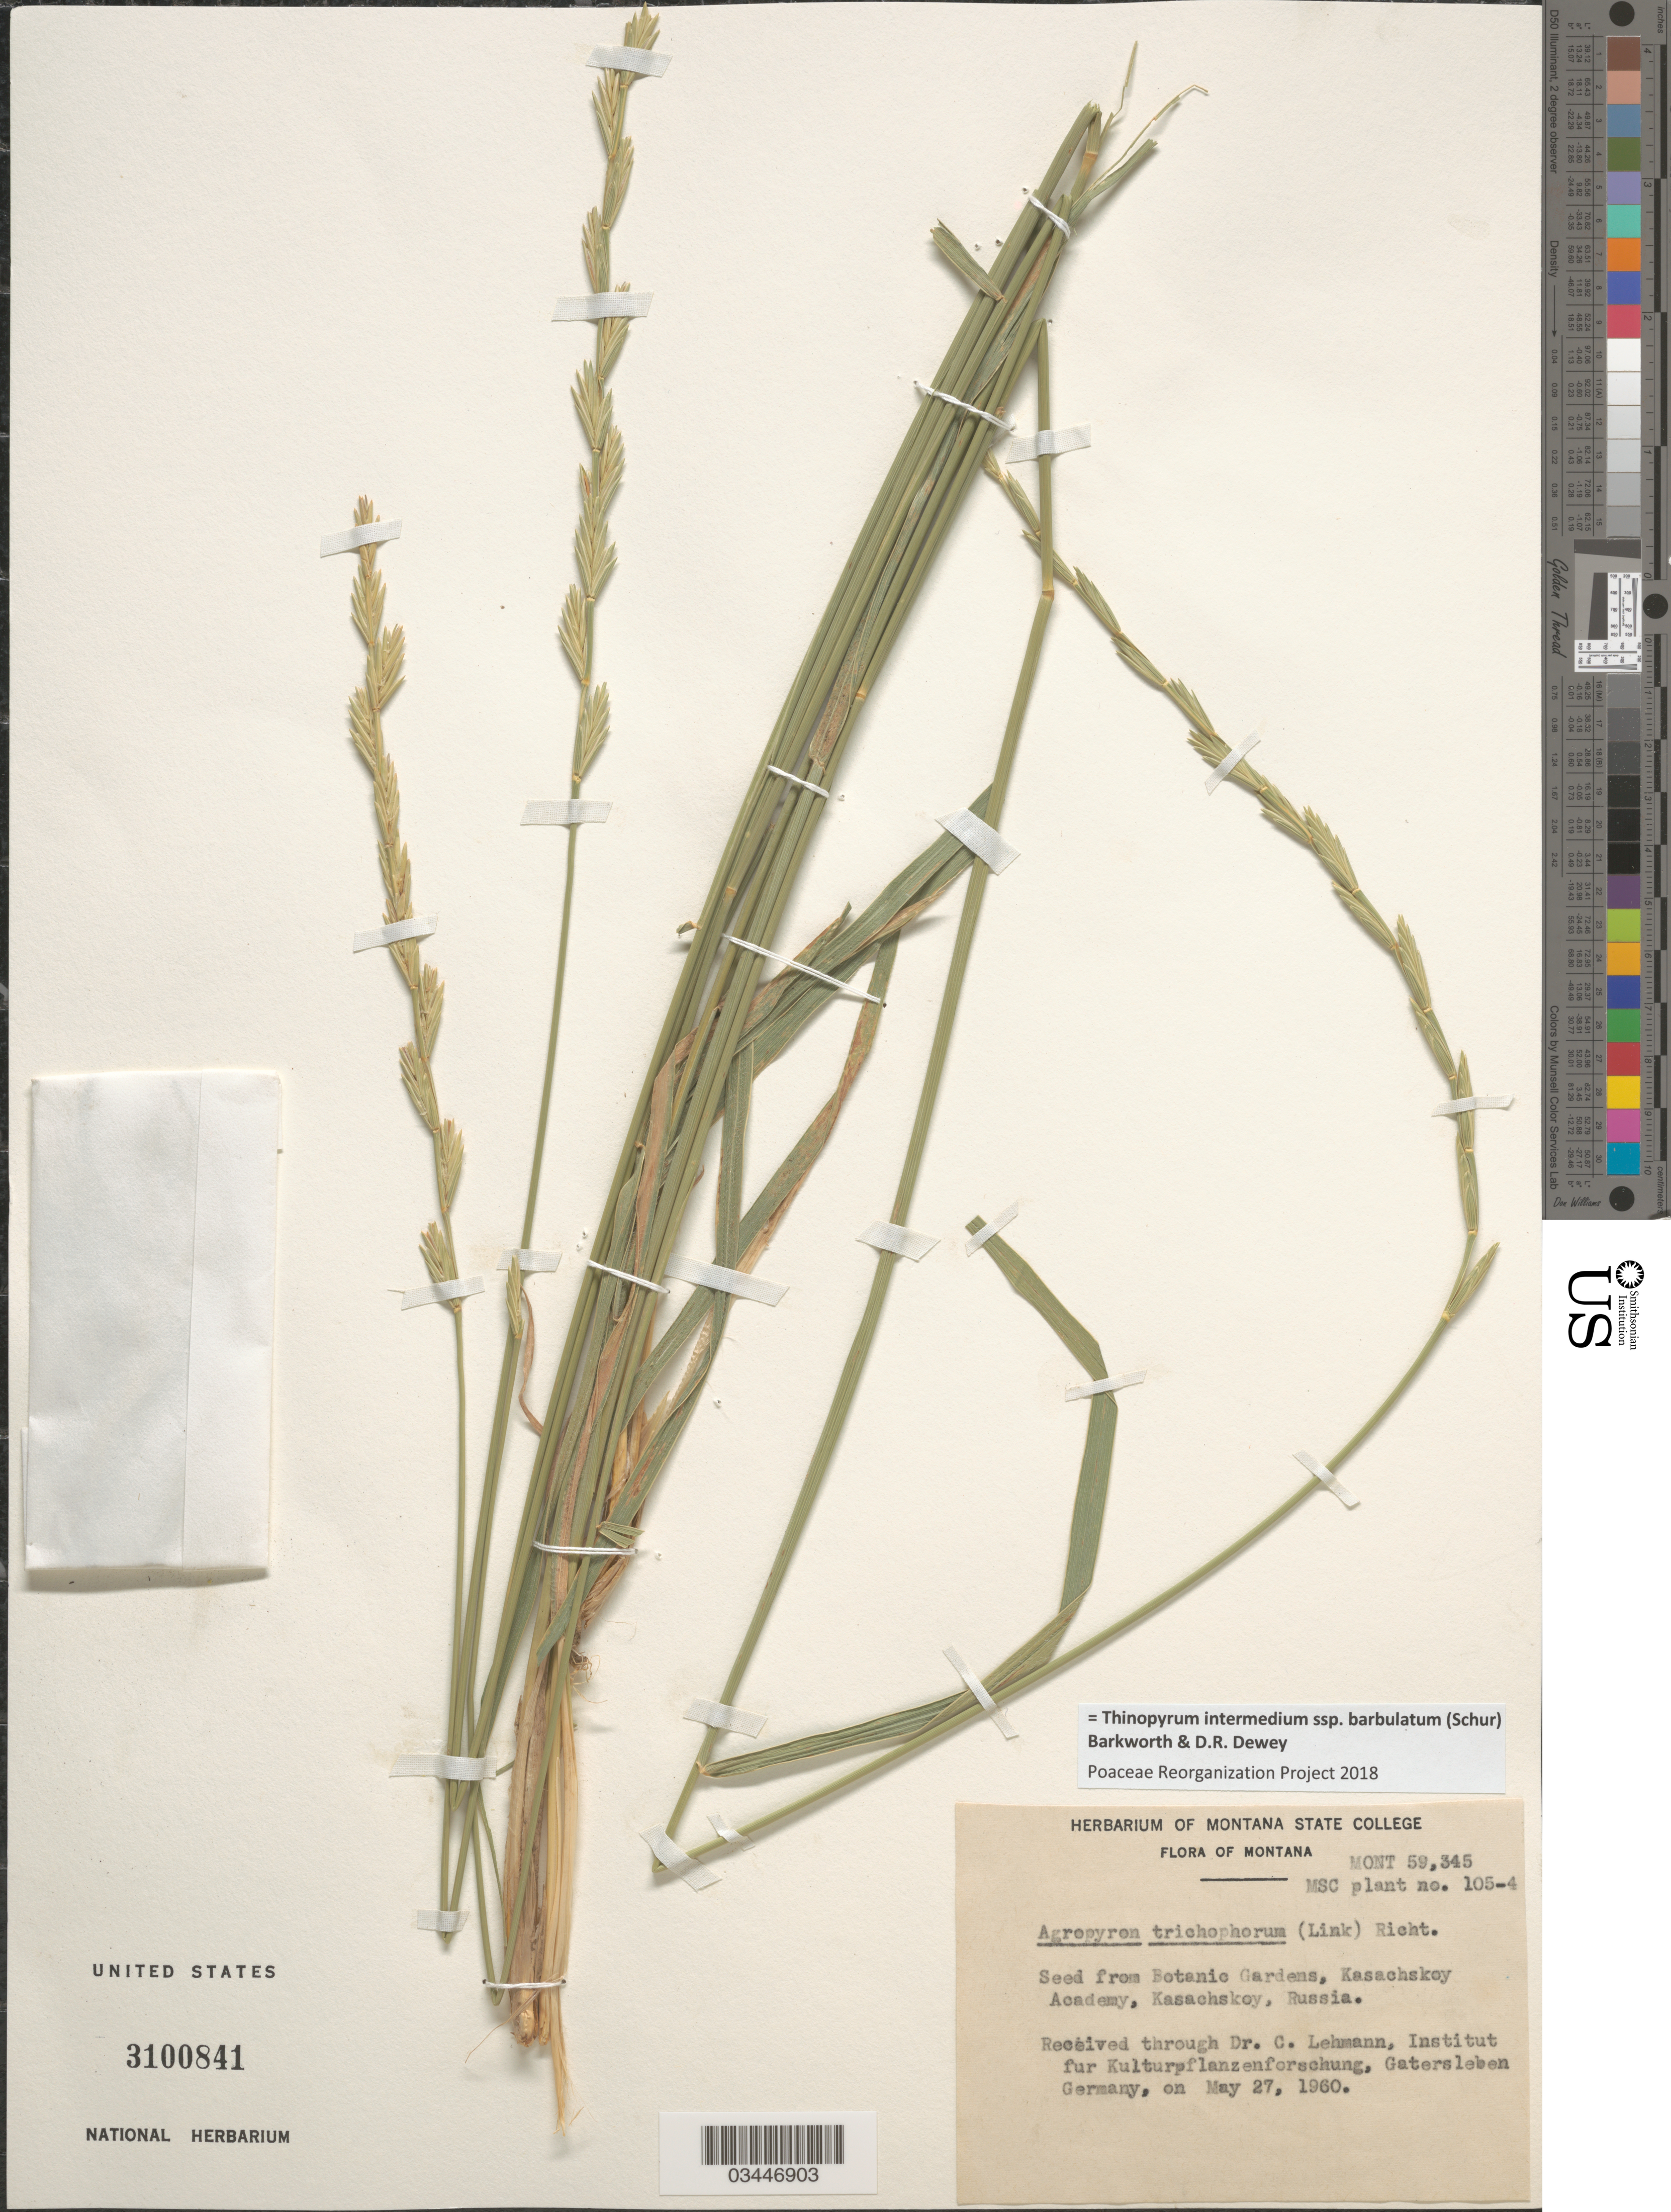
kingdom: Plantae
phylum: Tracheophyta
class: Liliopsida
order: Poales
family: Poaceae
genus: Thinopyrum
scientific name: Thinopyrum intermedium subsp. barbulatum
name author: (Schur) Barkworth & Dewey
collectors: ex herb. Montana State College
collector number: Mont 59345/105-4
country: United States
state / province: Montana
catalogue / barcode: US 3100841